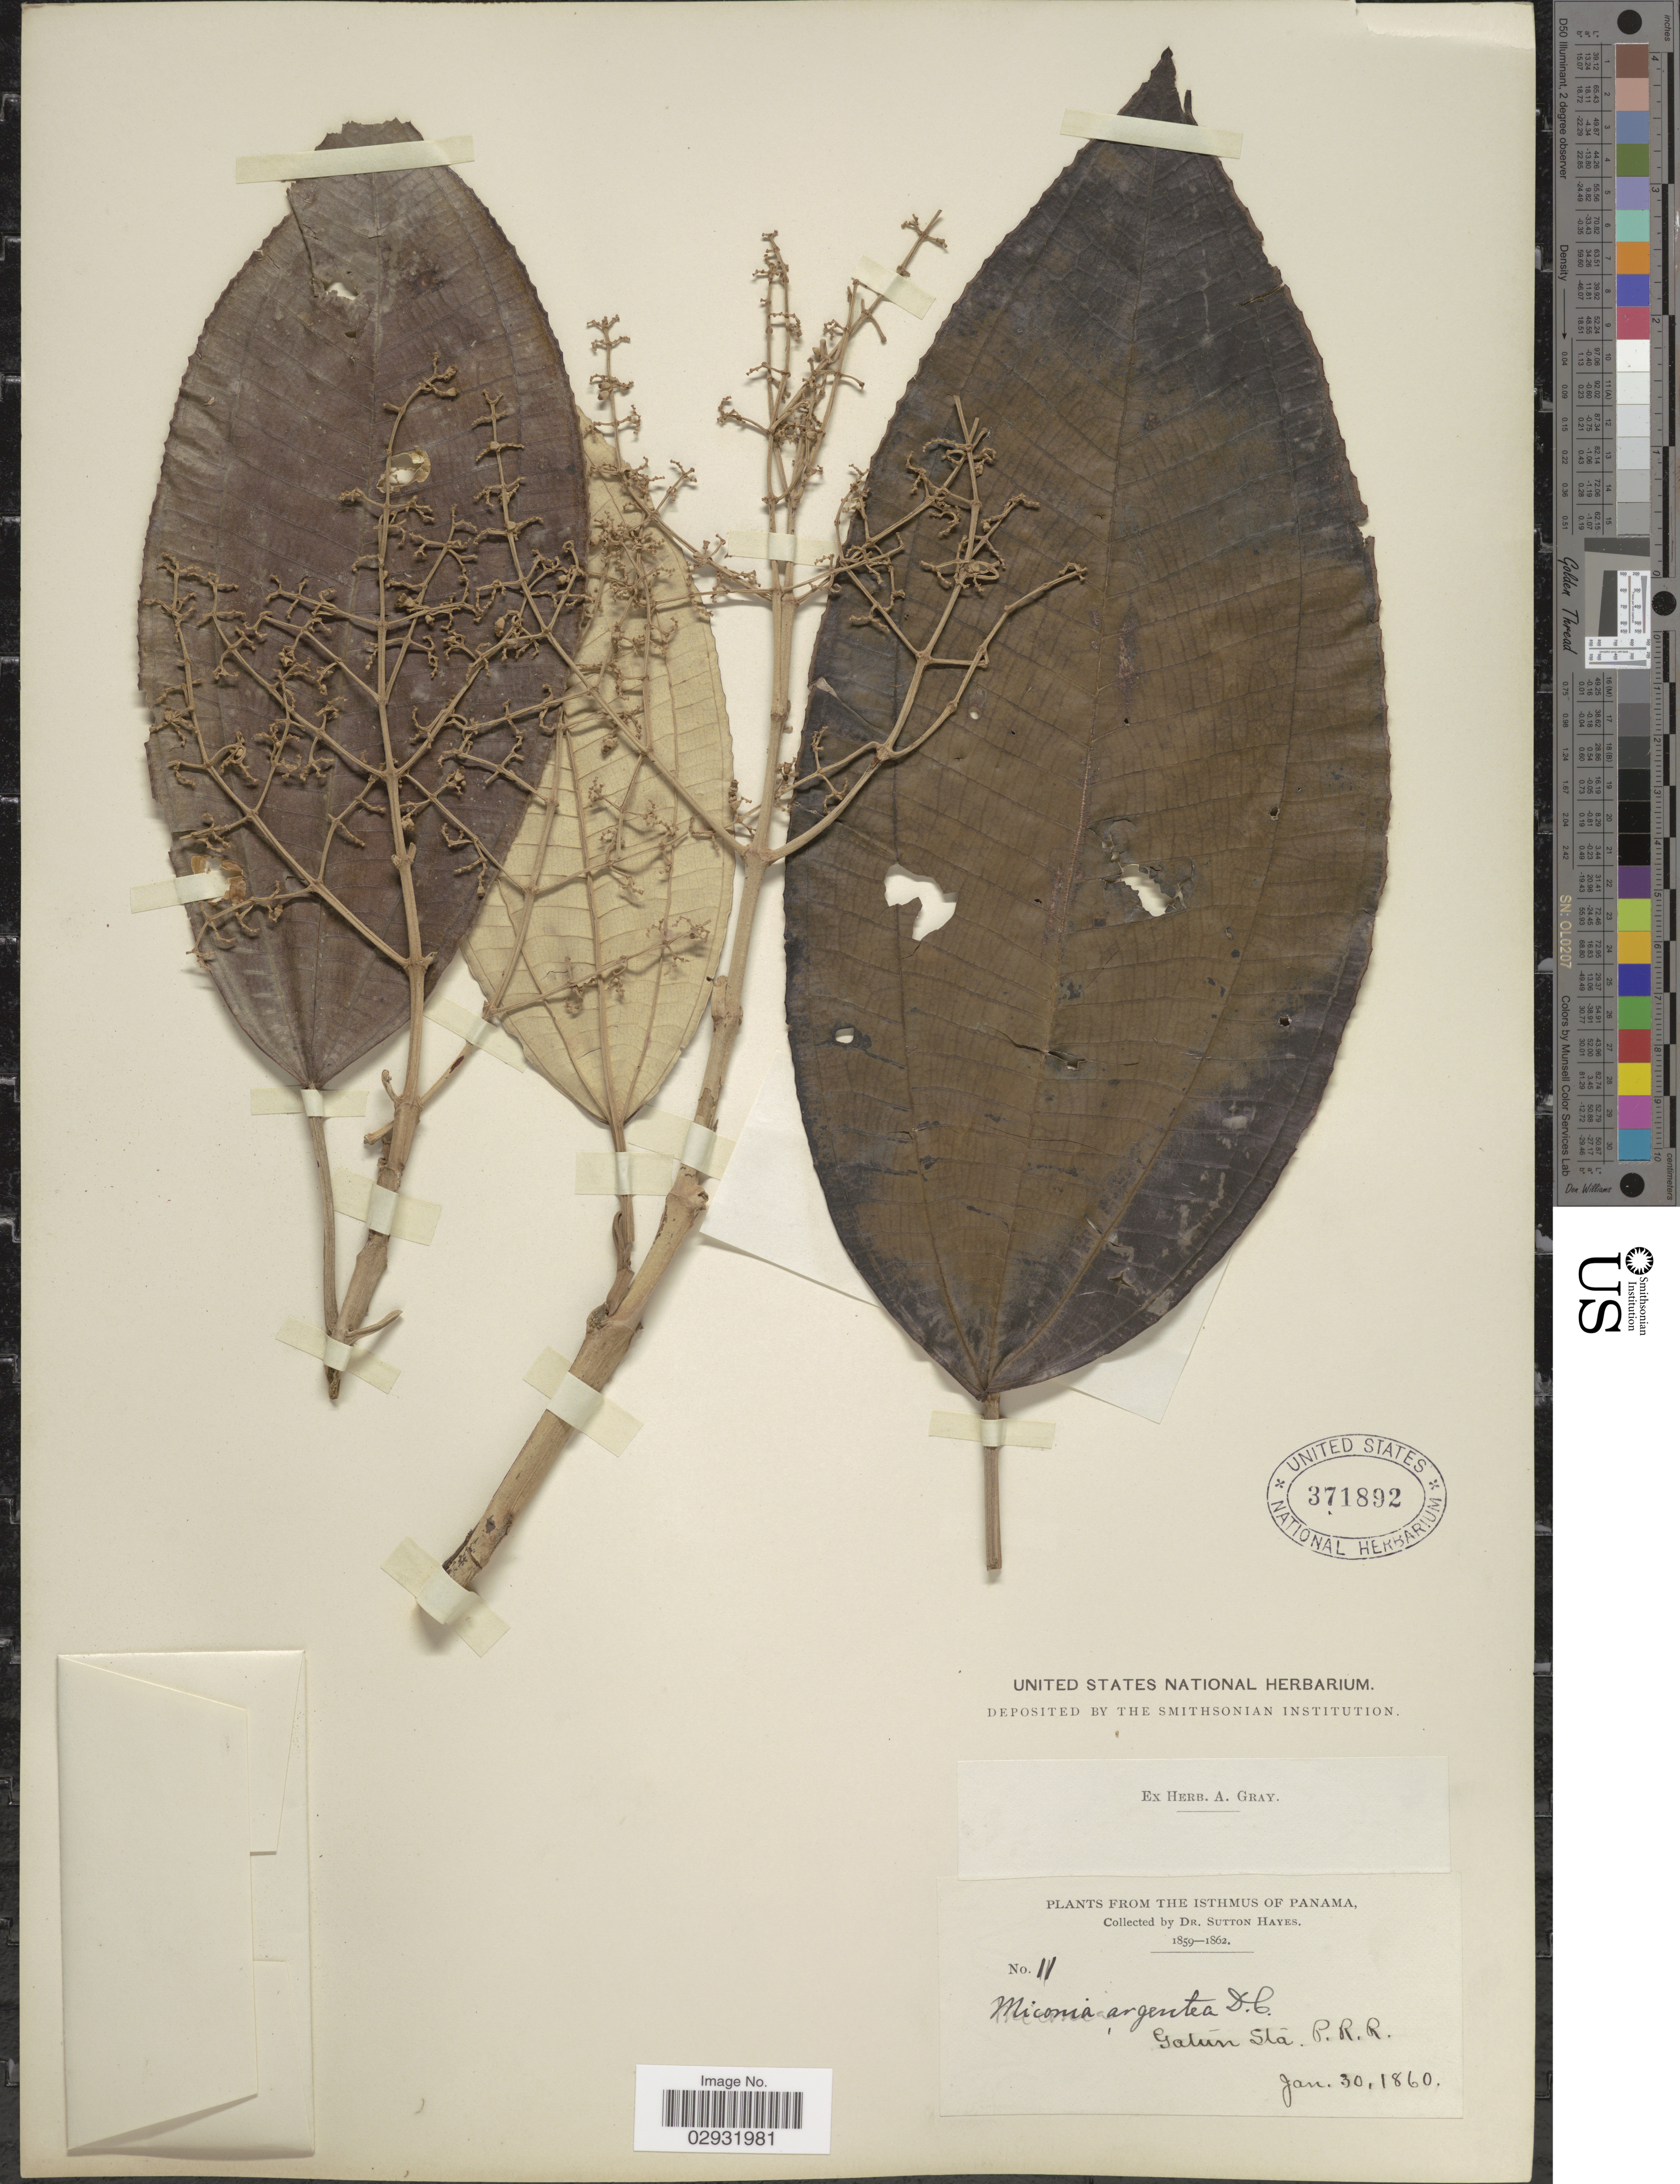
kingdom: Plantae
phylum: Tracheophyta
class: Magnoliopsida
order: Myrtales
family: Melastomataceae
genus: Miconia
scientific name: Miconia argentea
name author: (Sw.) DC.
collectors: S. Hayes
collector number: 11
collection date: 1860-01-30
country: Panama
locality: The Isthmus of Panama. Gatun Sta., P.R.R.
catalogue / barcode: US 371892